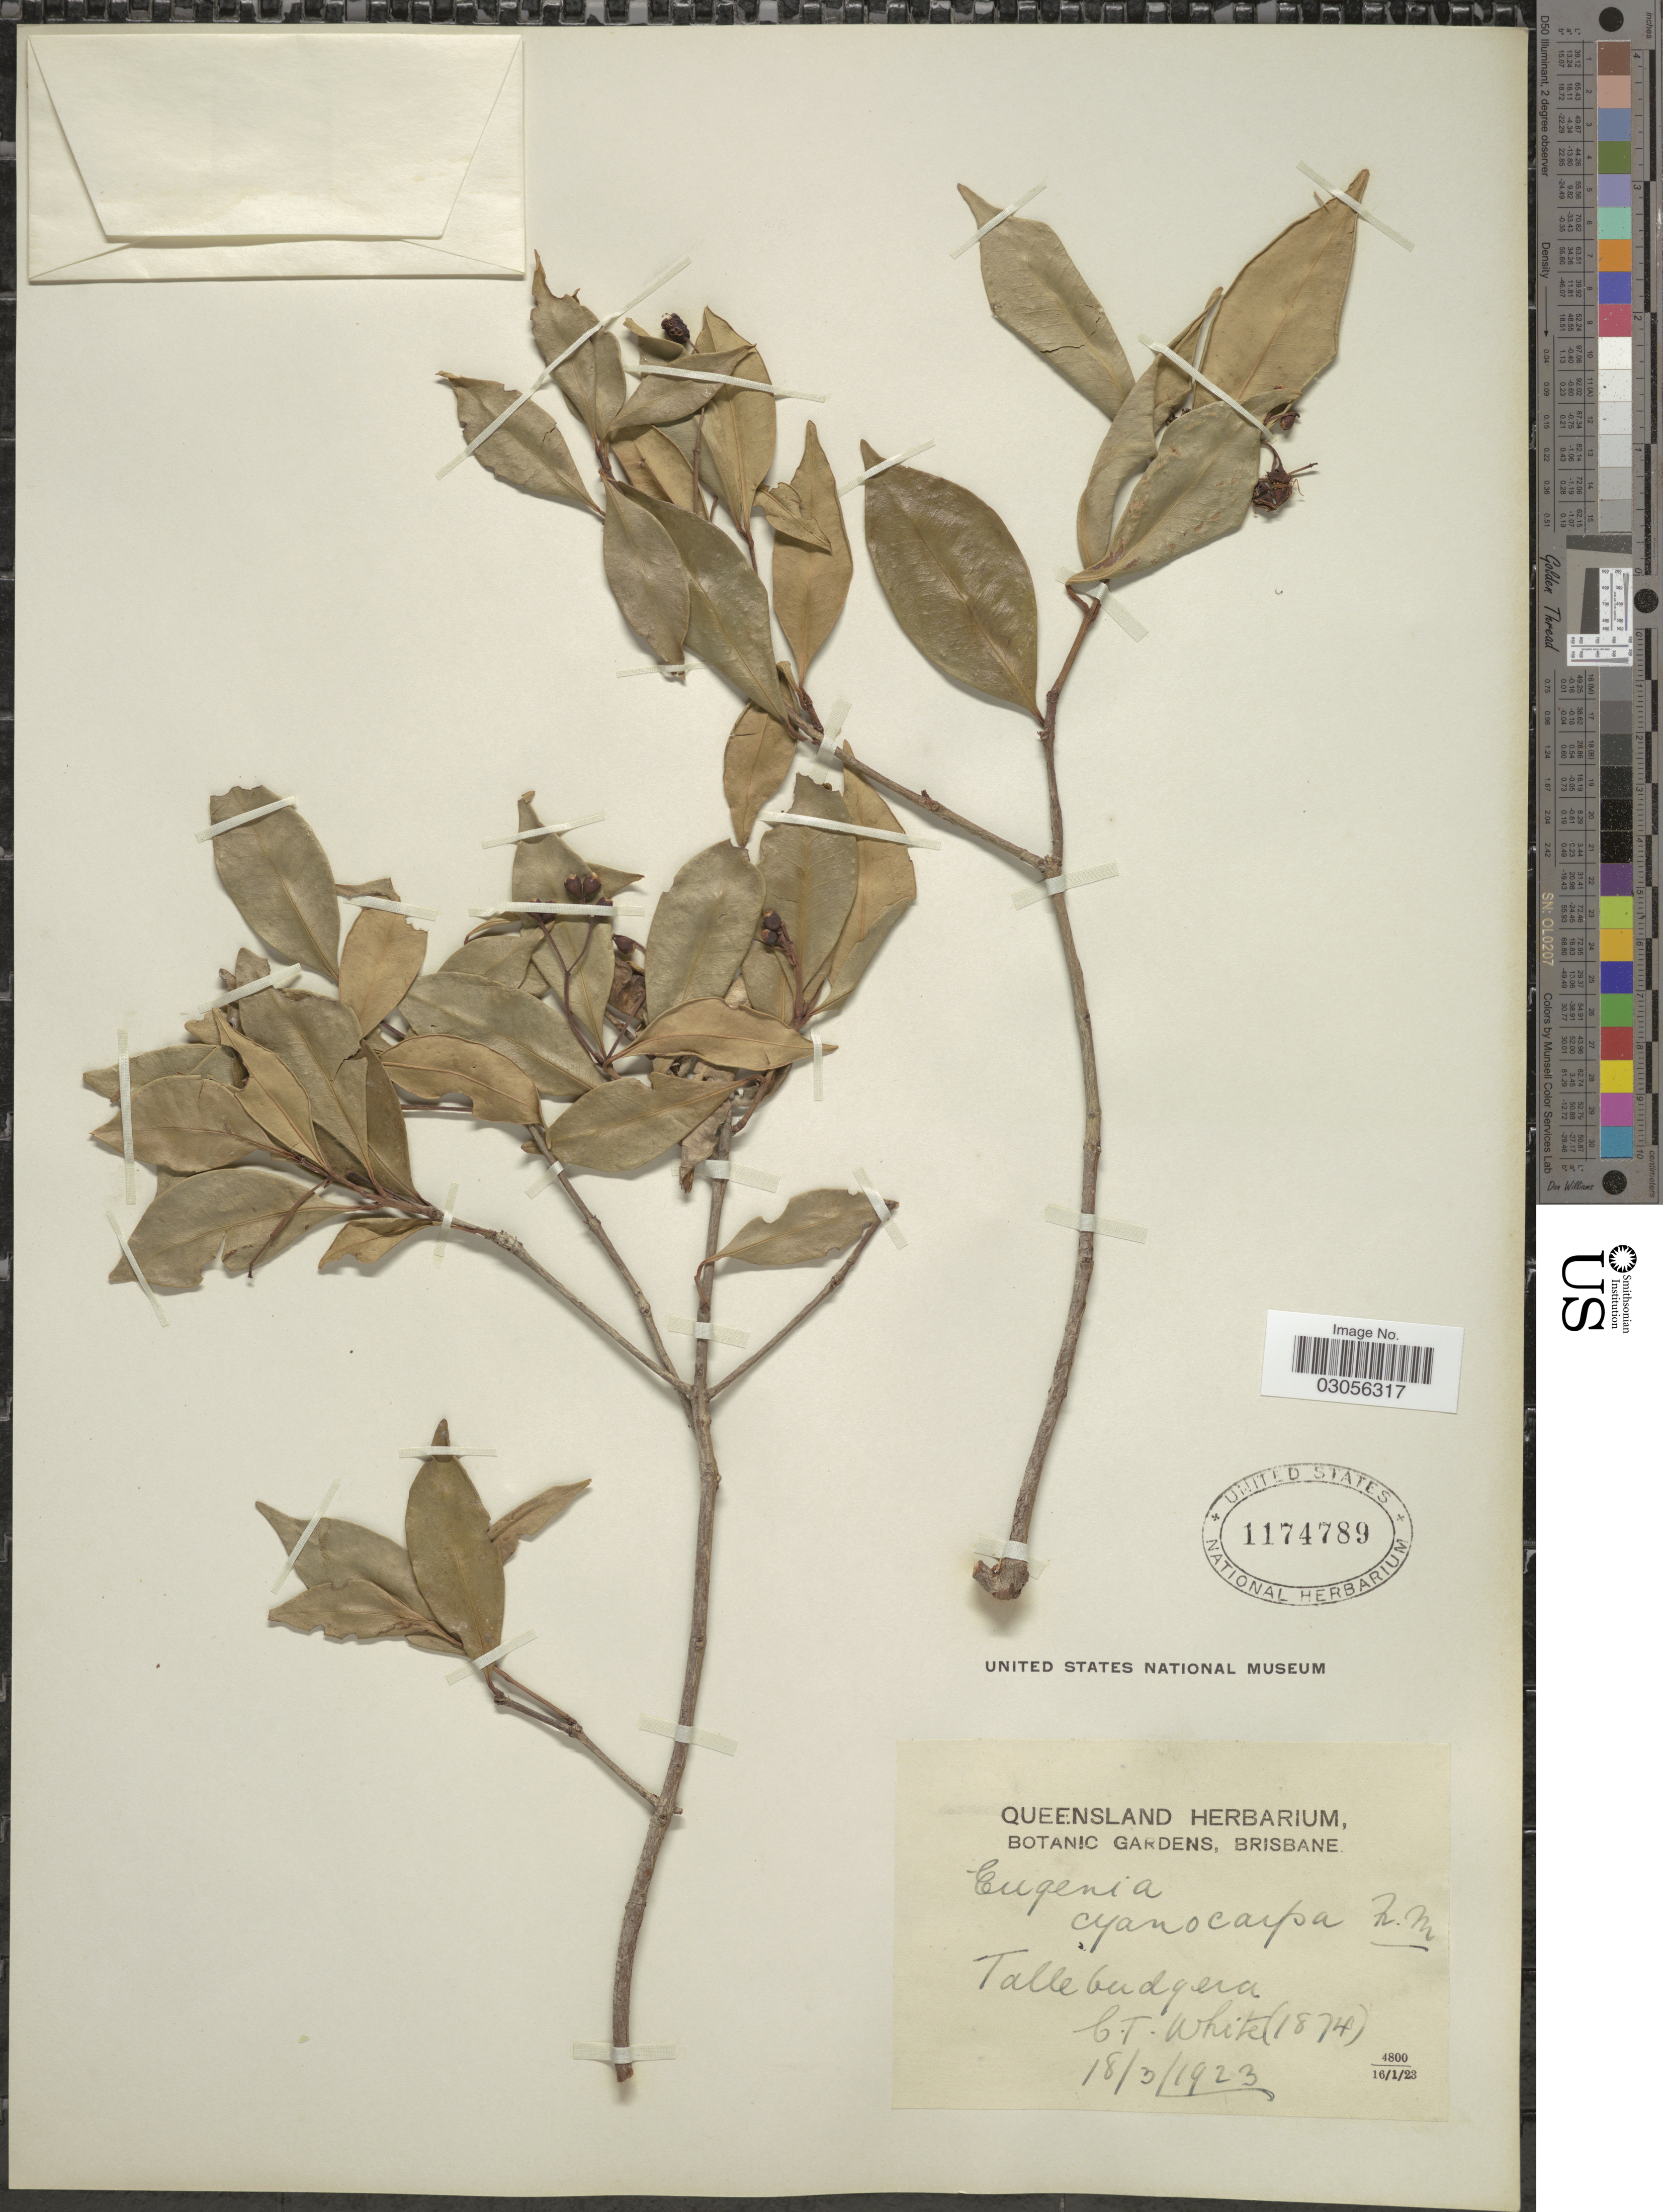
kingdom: Plantae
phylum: Tracheophyta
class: Magnoliopsida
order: Myrtales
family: Myrtaceae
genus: Syzygium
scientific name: Syzygium oleosum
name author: (F. Muell.) B. Hyland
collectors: C. T. White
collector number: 1874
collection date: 1923-03-18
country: Australia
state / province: Queensland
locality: Tallebudgera.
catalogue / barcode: US 1174789